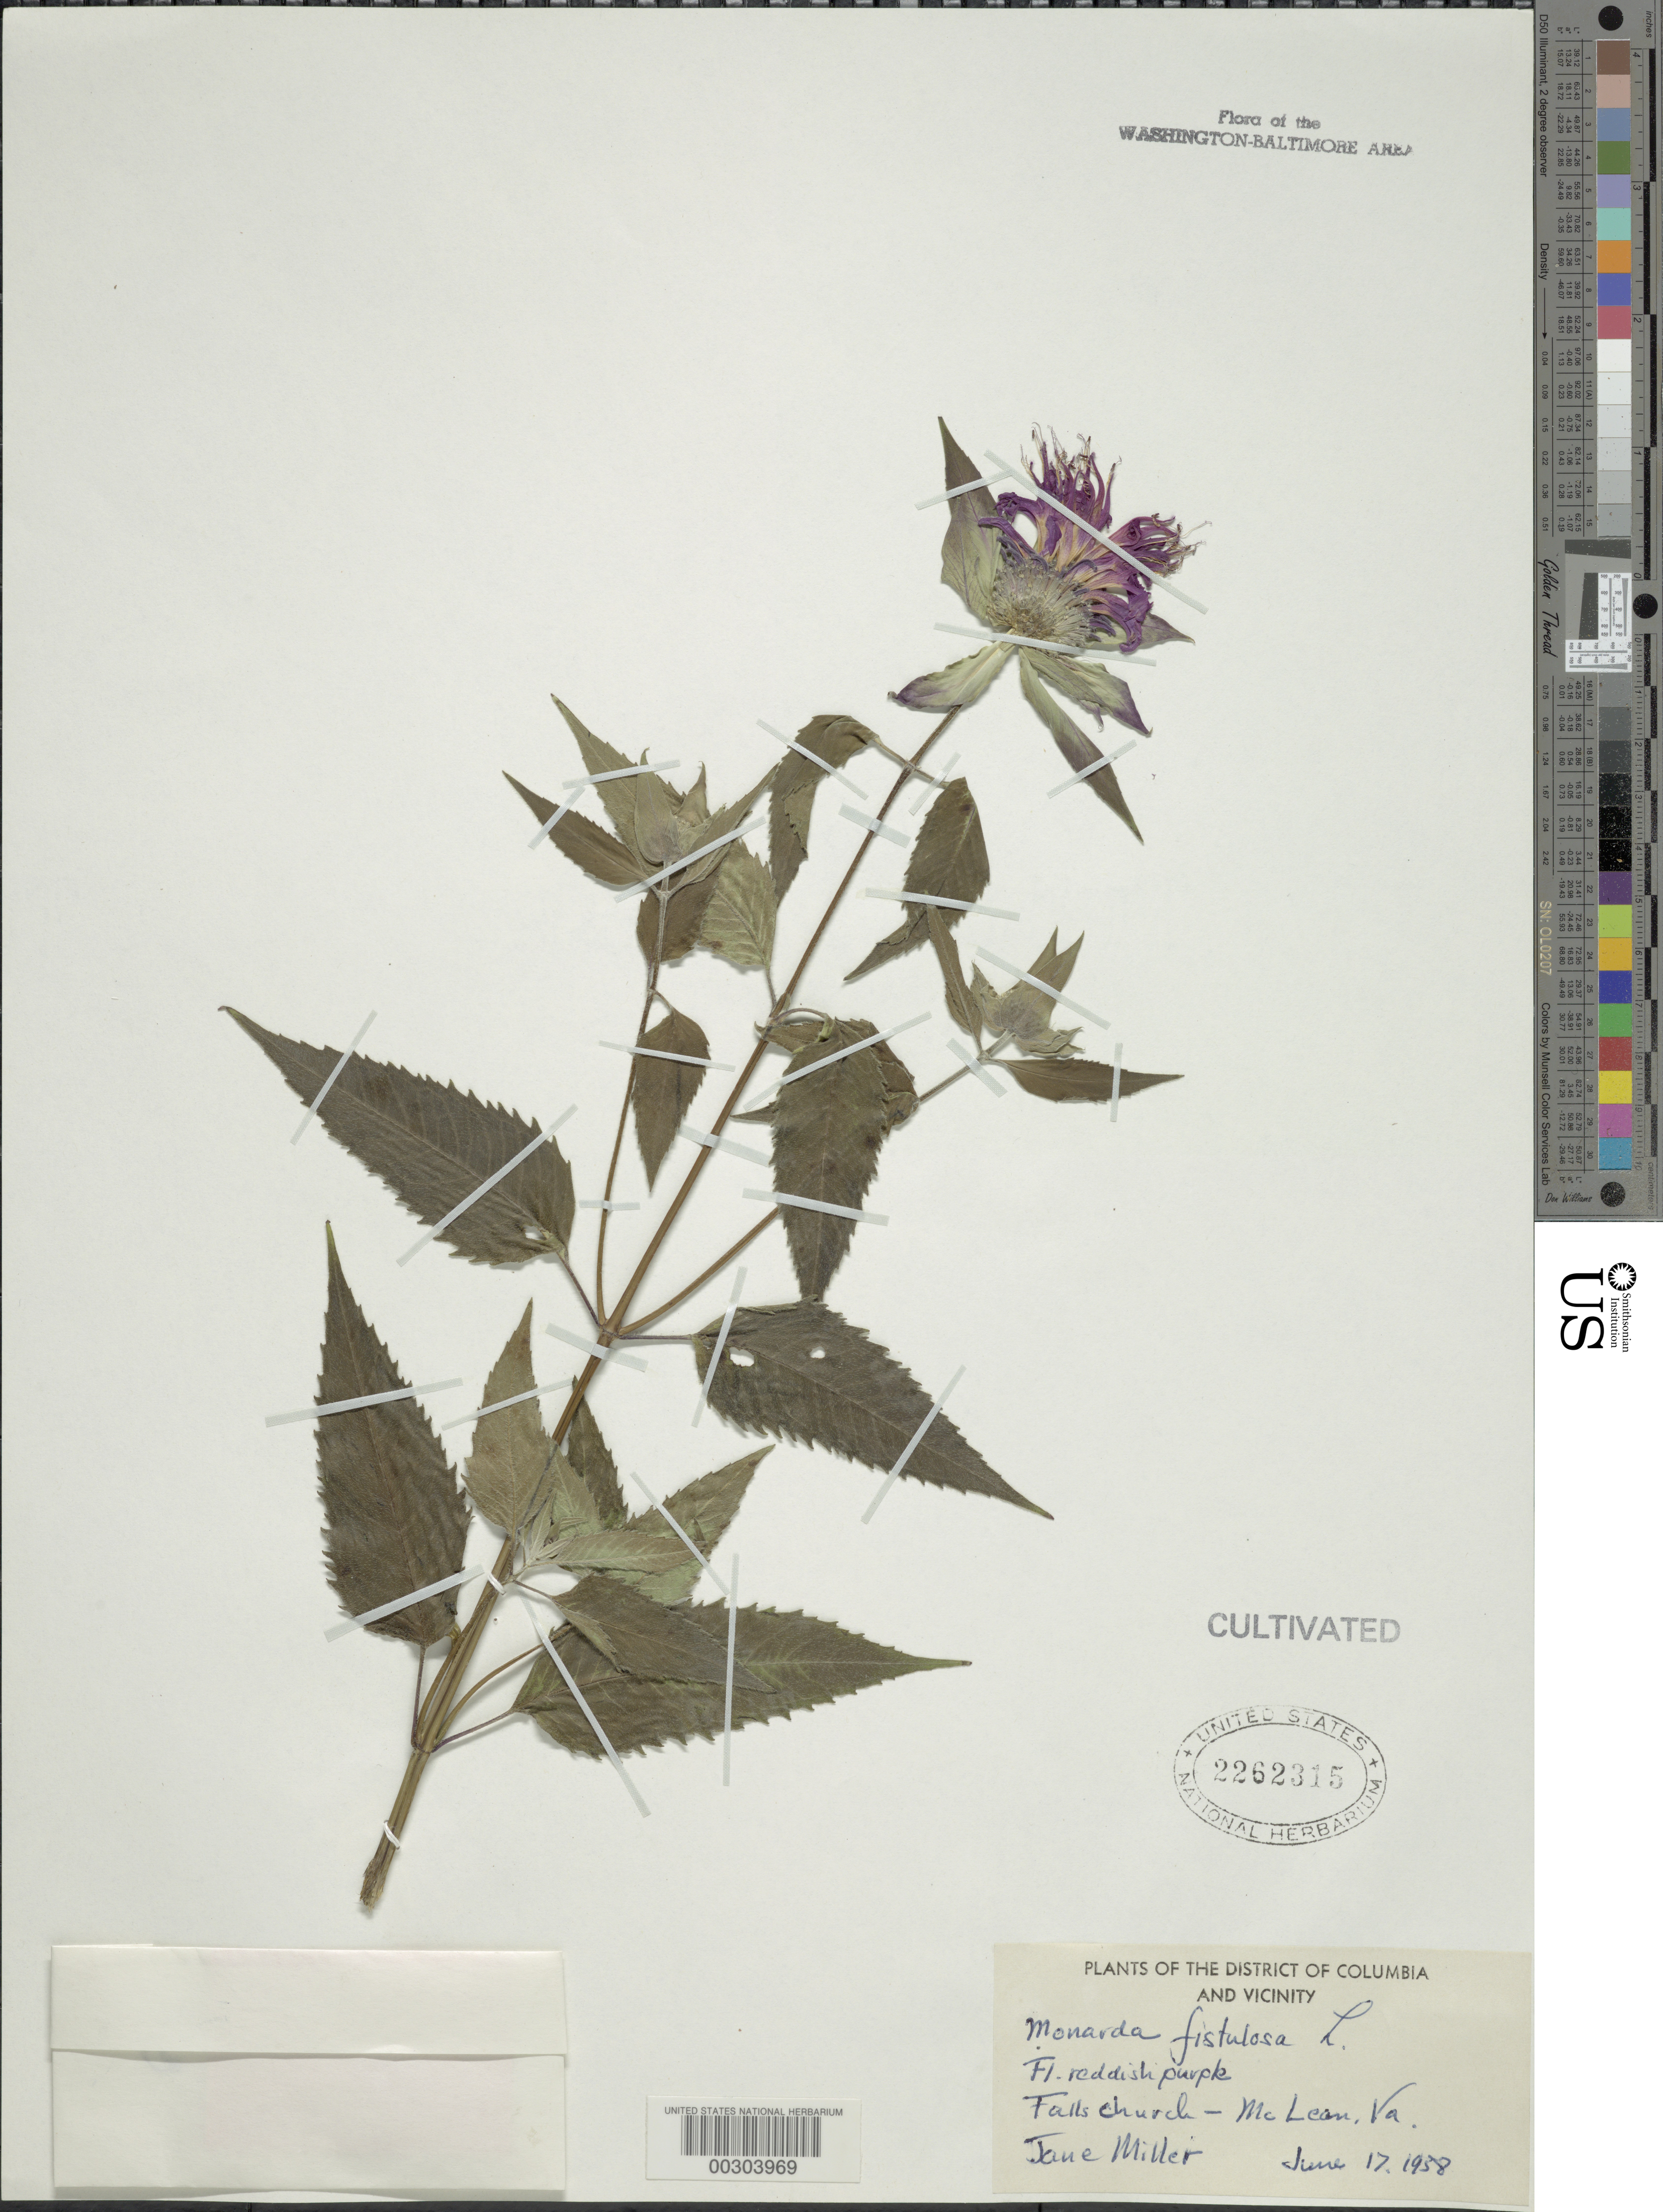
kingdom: Plantae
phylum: Tracheophyta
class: Magnoliopsida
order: Lamiales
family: Lamiaceae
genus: Monarda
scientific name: Monarda fistulosa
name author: L.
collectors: J. S. Miller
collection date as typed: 17 Jun 1958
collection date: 1958-06-17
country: United States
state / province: Virginia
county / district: Fairfax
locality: Mclean / Falls Church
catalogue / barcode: US 2262315